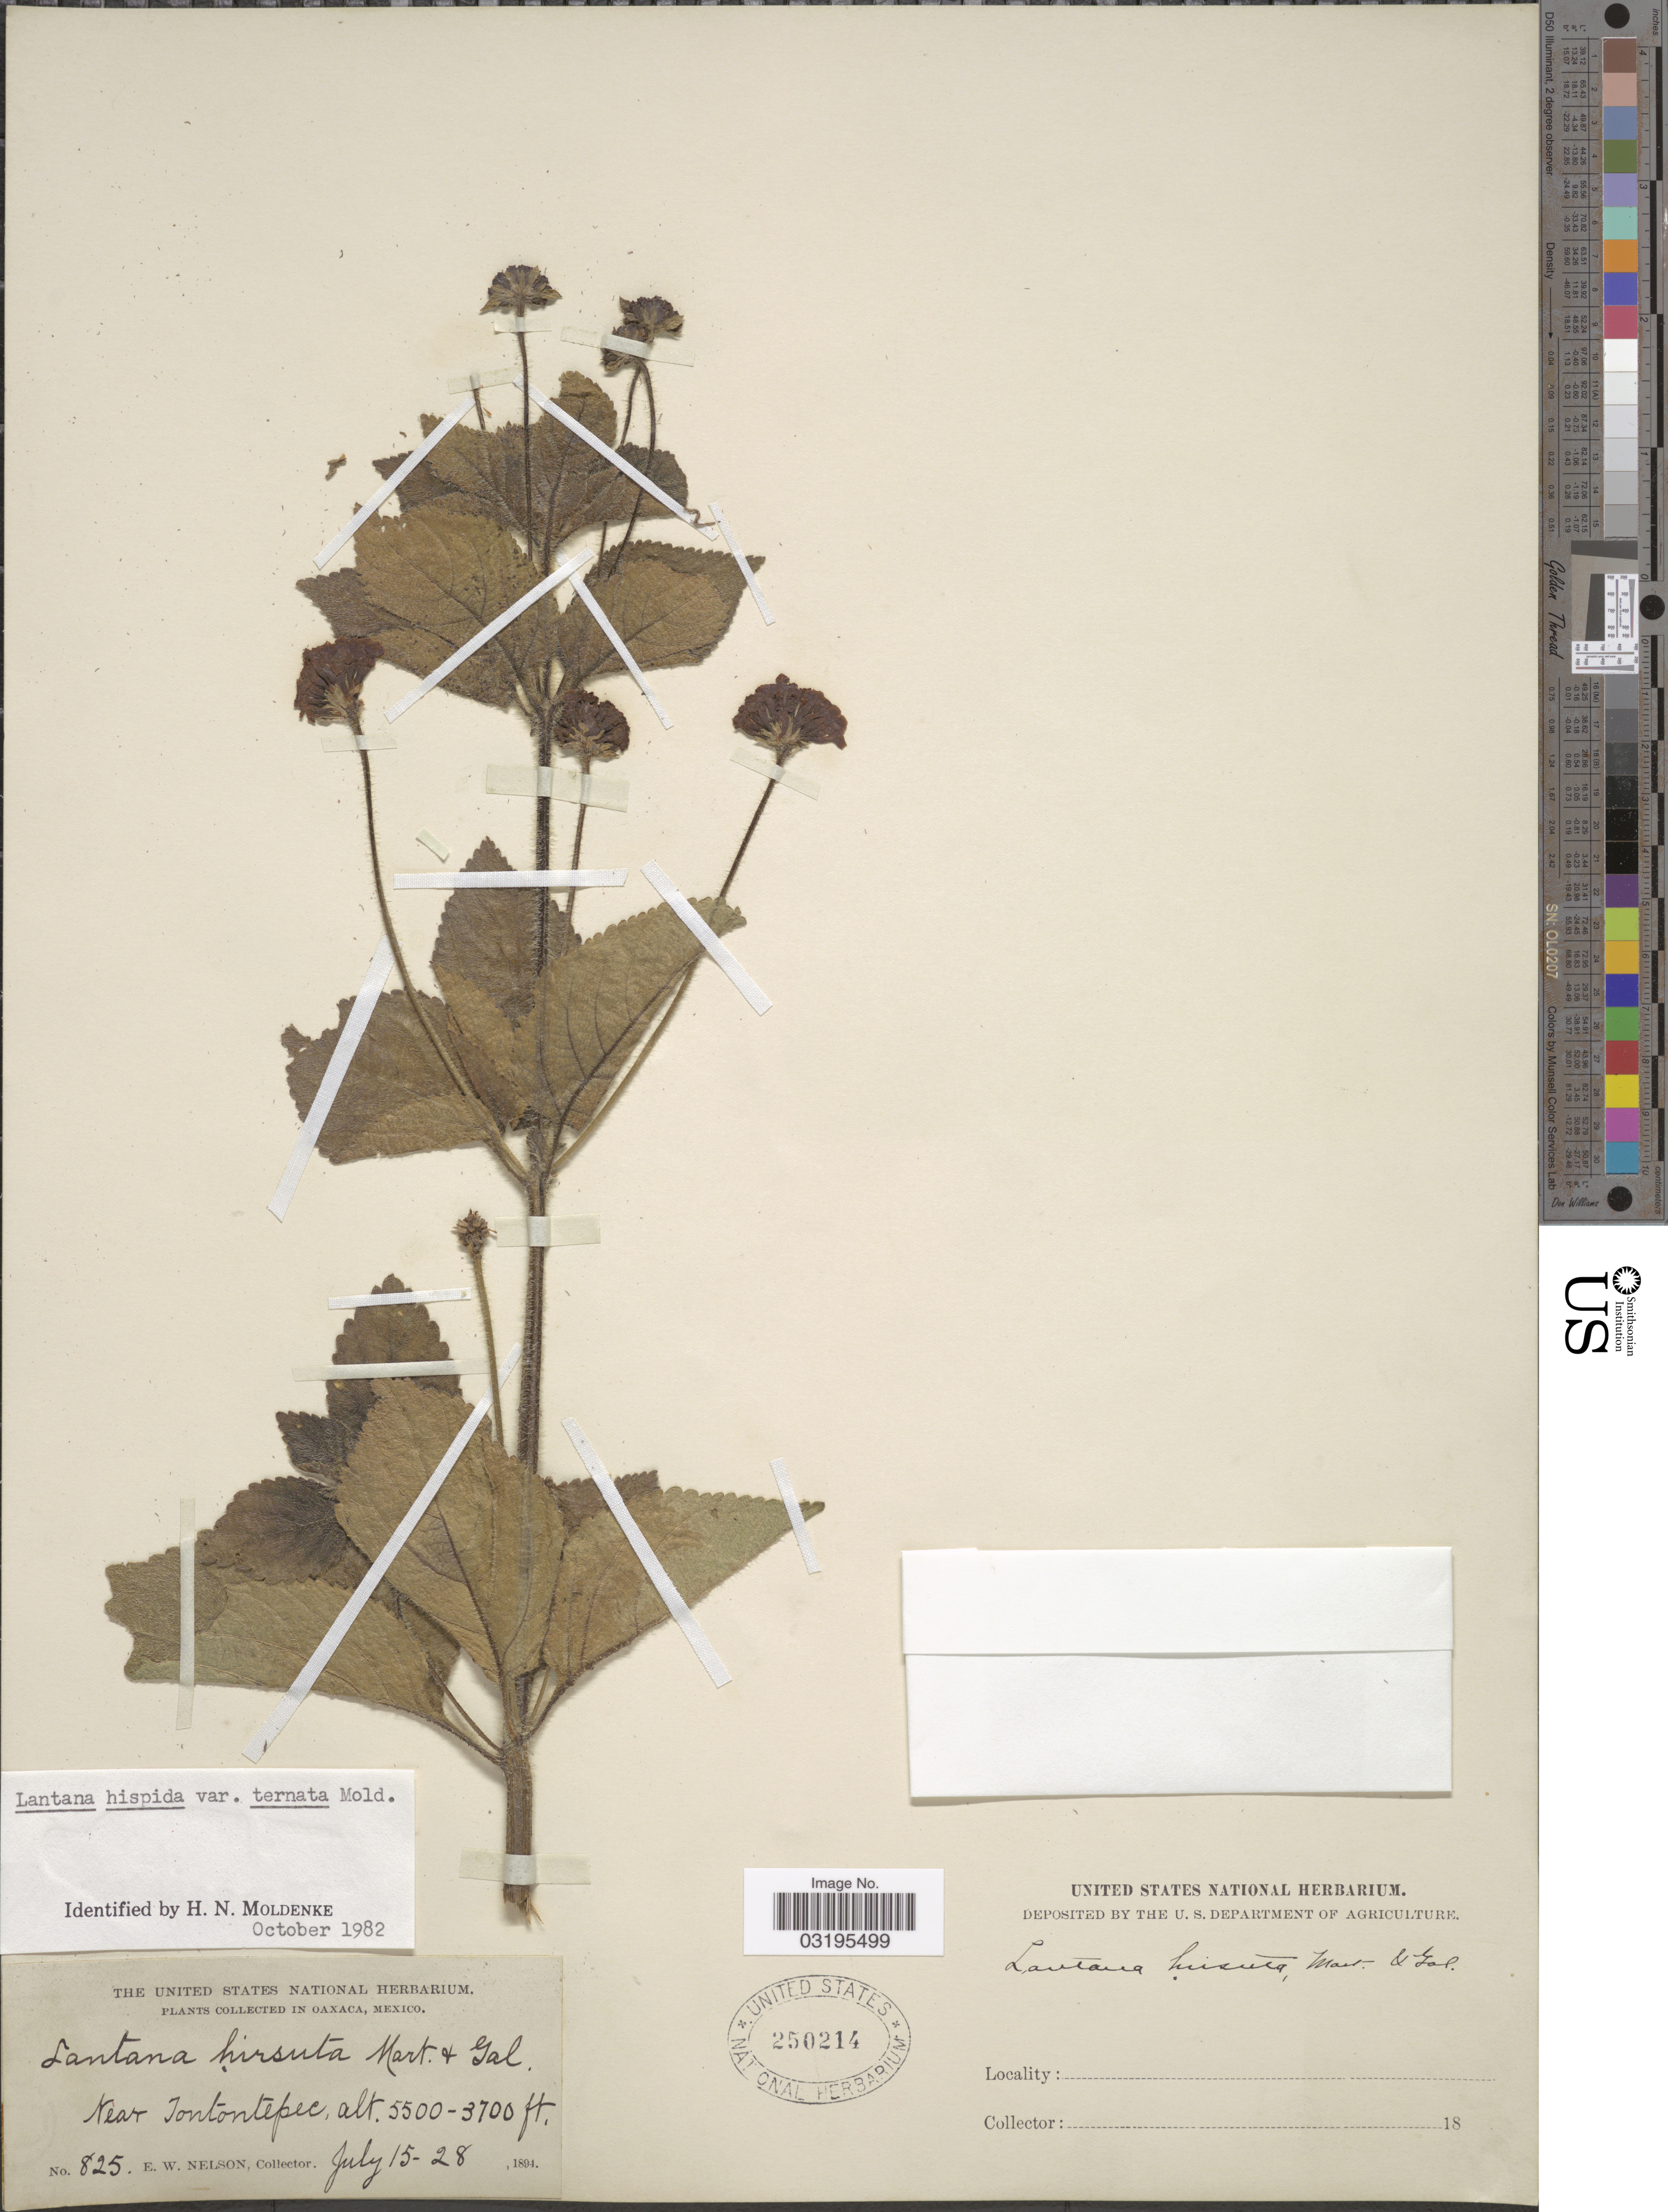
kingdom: Plantae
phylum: Tracheophyta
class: Magnoliopsida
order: Lamiales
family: Verbenaceae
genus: Lantana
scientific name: Lantana hispida var. ternata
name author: Moldenke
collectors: E. W. Nelson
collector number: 825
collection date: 1894-07-15/1894-07-28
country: Mexico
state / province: Oaxaca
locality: Near Tontontepec.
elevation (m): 1128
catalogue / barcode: US 250214